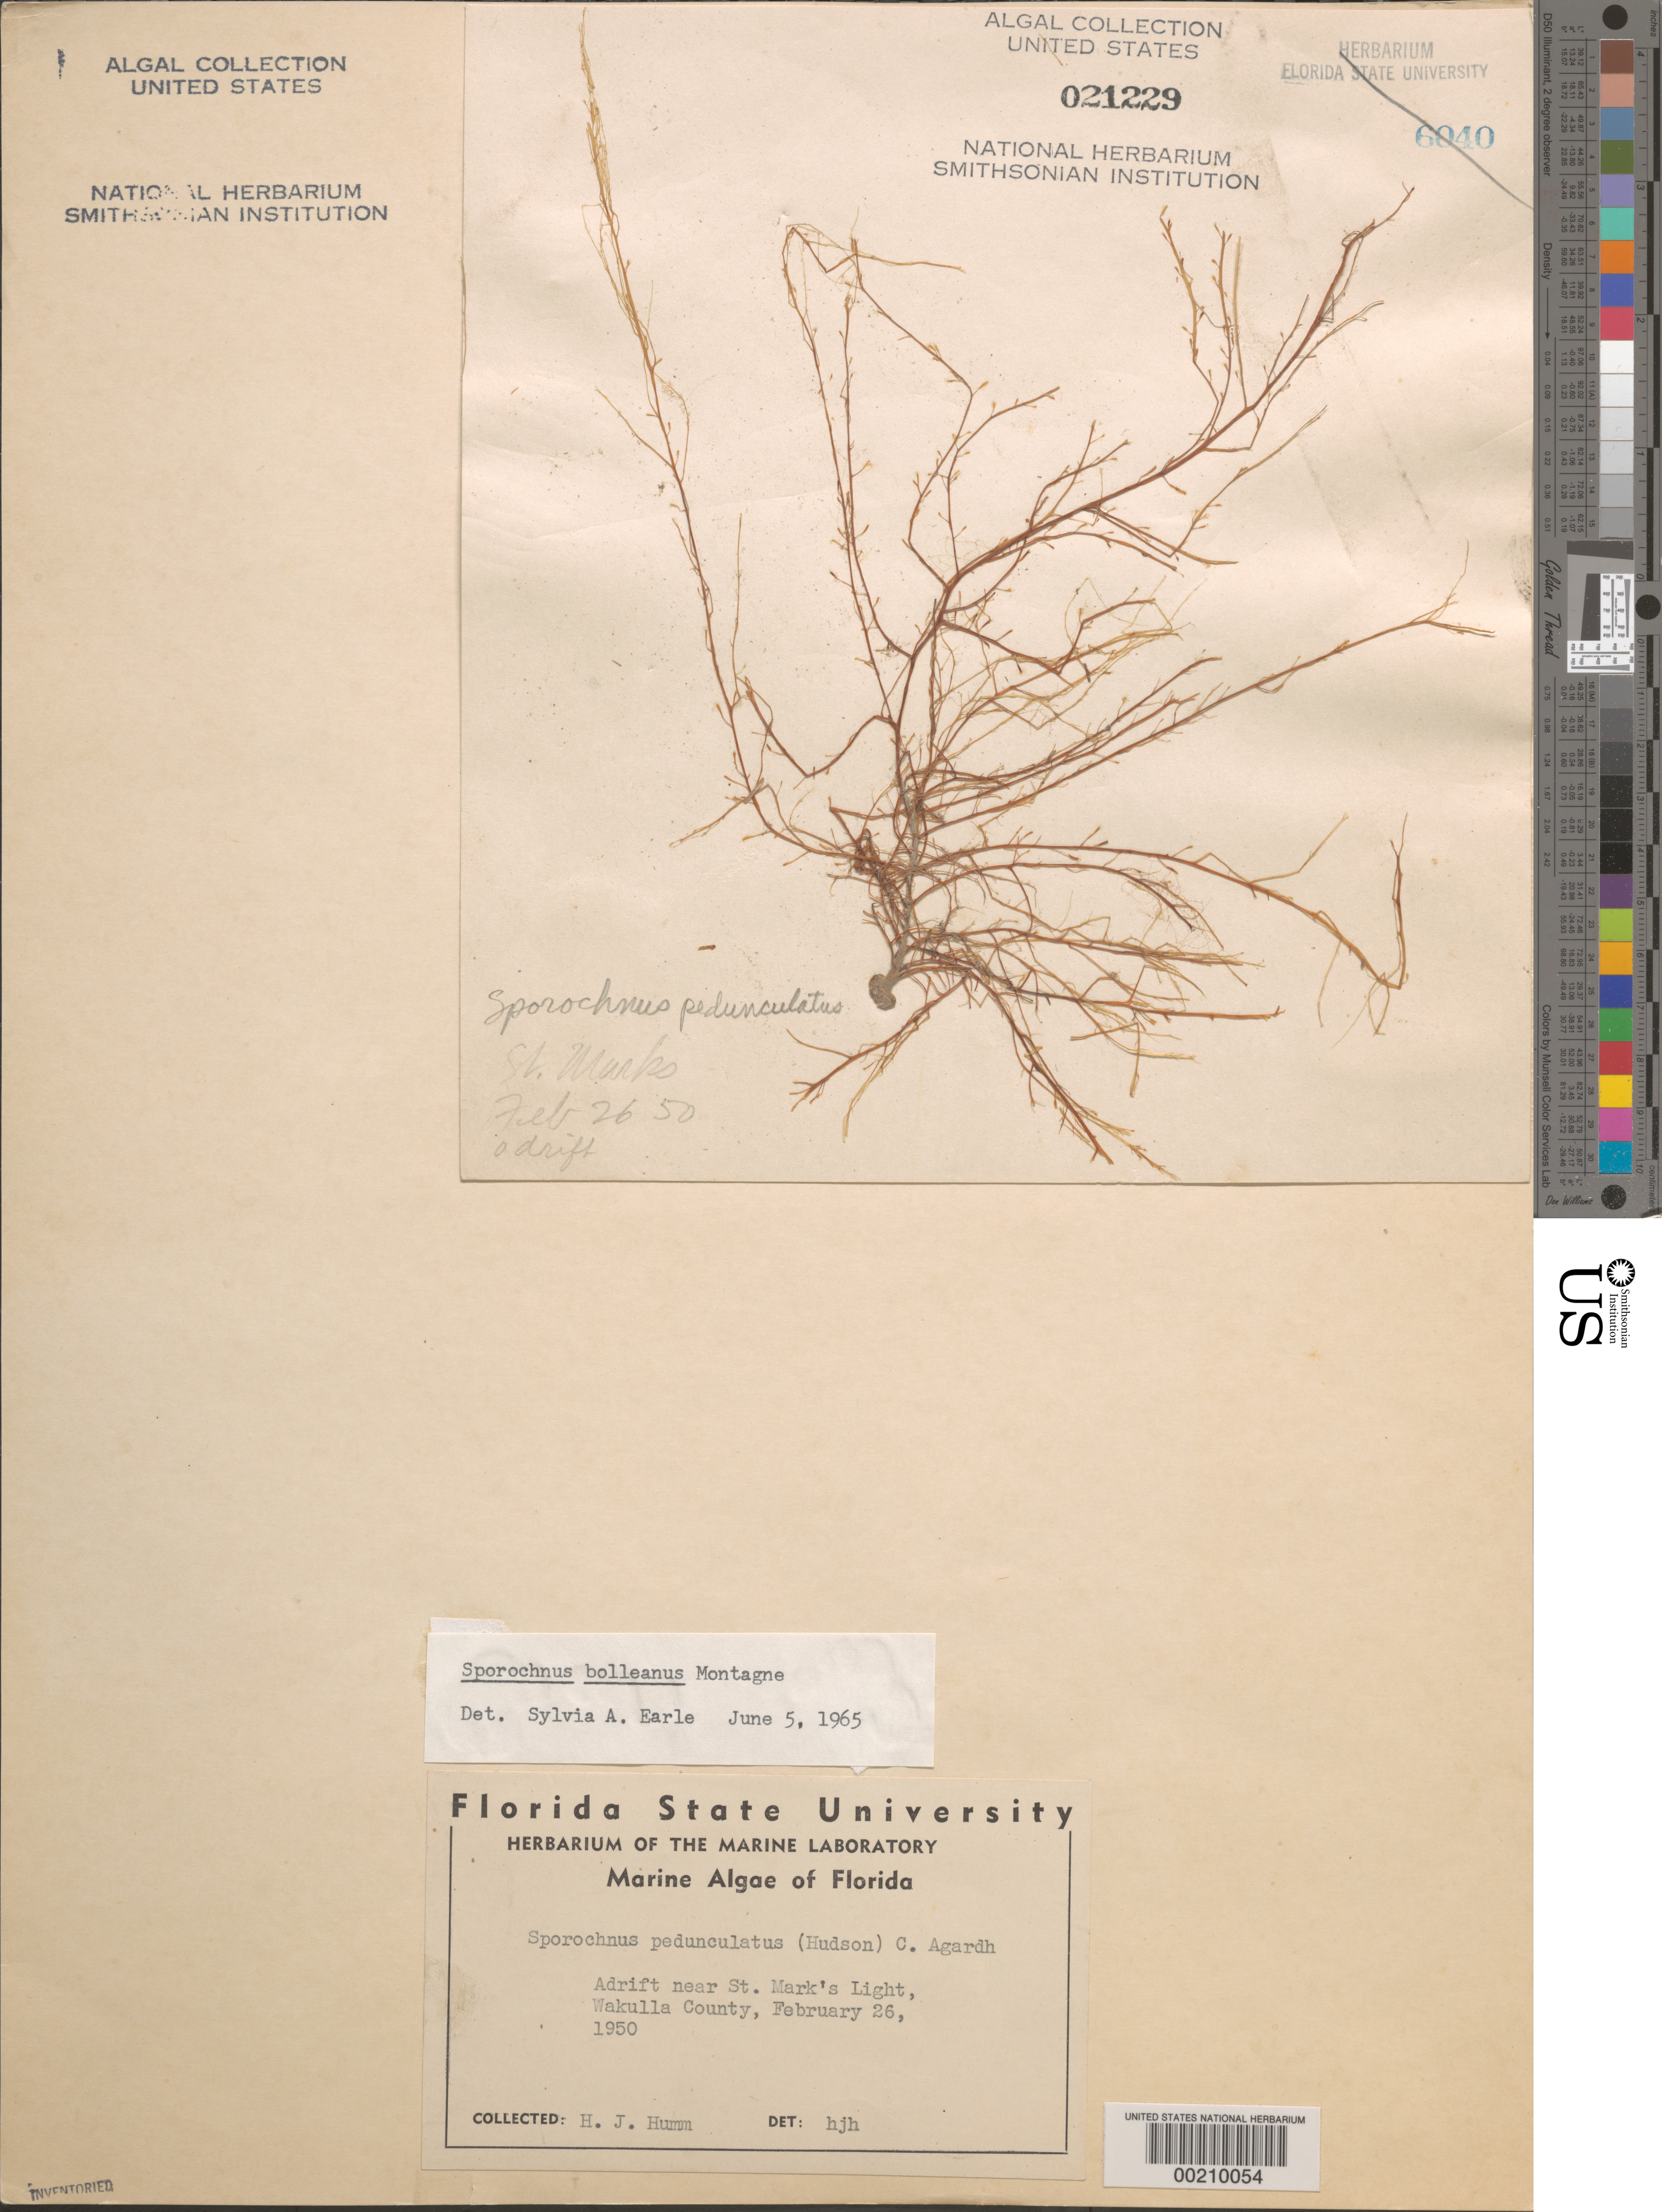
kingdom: Chromista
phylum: Ochrophyta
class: Phaeophyceae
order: Sporochnales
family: Sporochnaceae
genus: Sporochnus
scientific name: Sporochnus bolleanus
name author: Mont.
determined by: Earle, S. A.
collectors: H. J. Humm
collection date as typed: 26 Feb 1950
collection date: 1950-02-26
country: United States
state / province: Florida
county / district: Wakulla County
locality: Near St. Marks Light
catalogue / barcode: US 21229